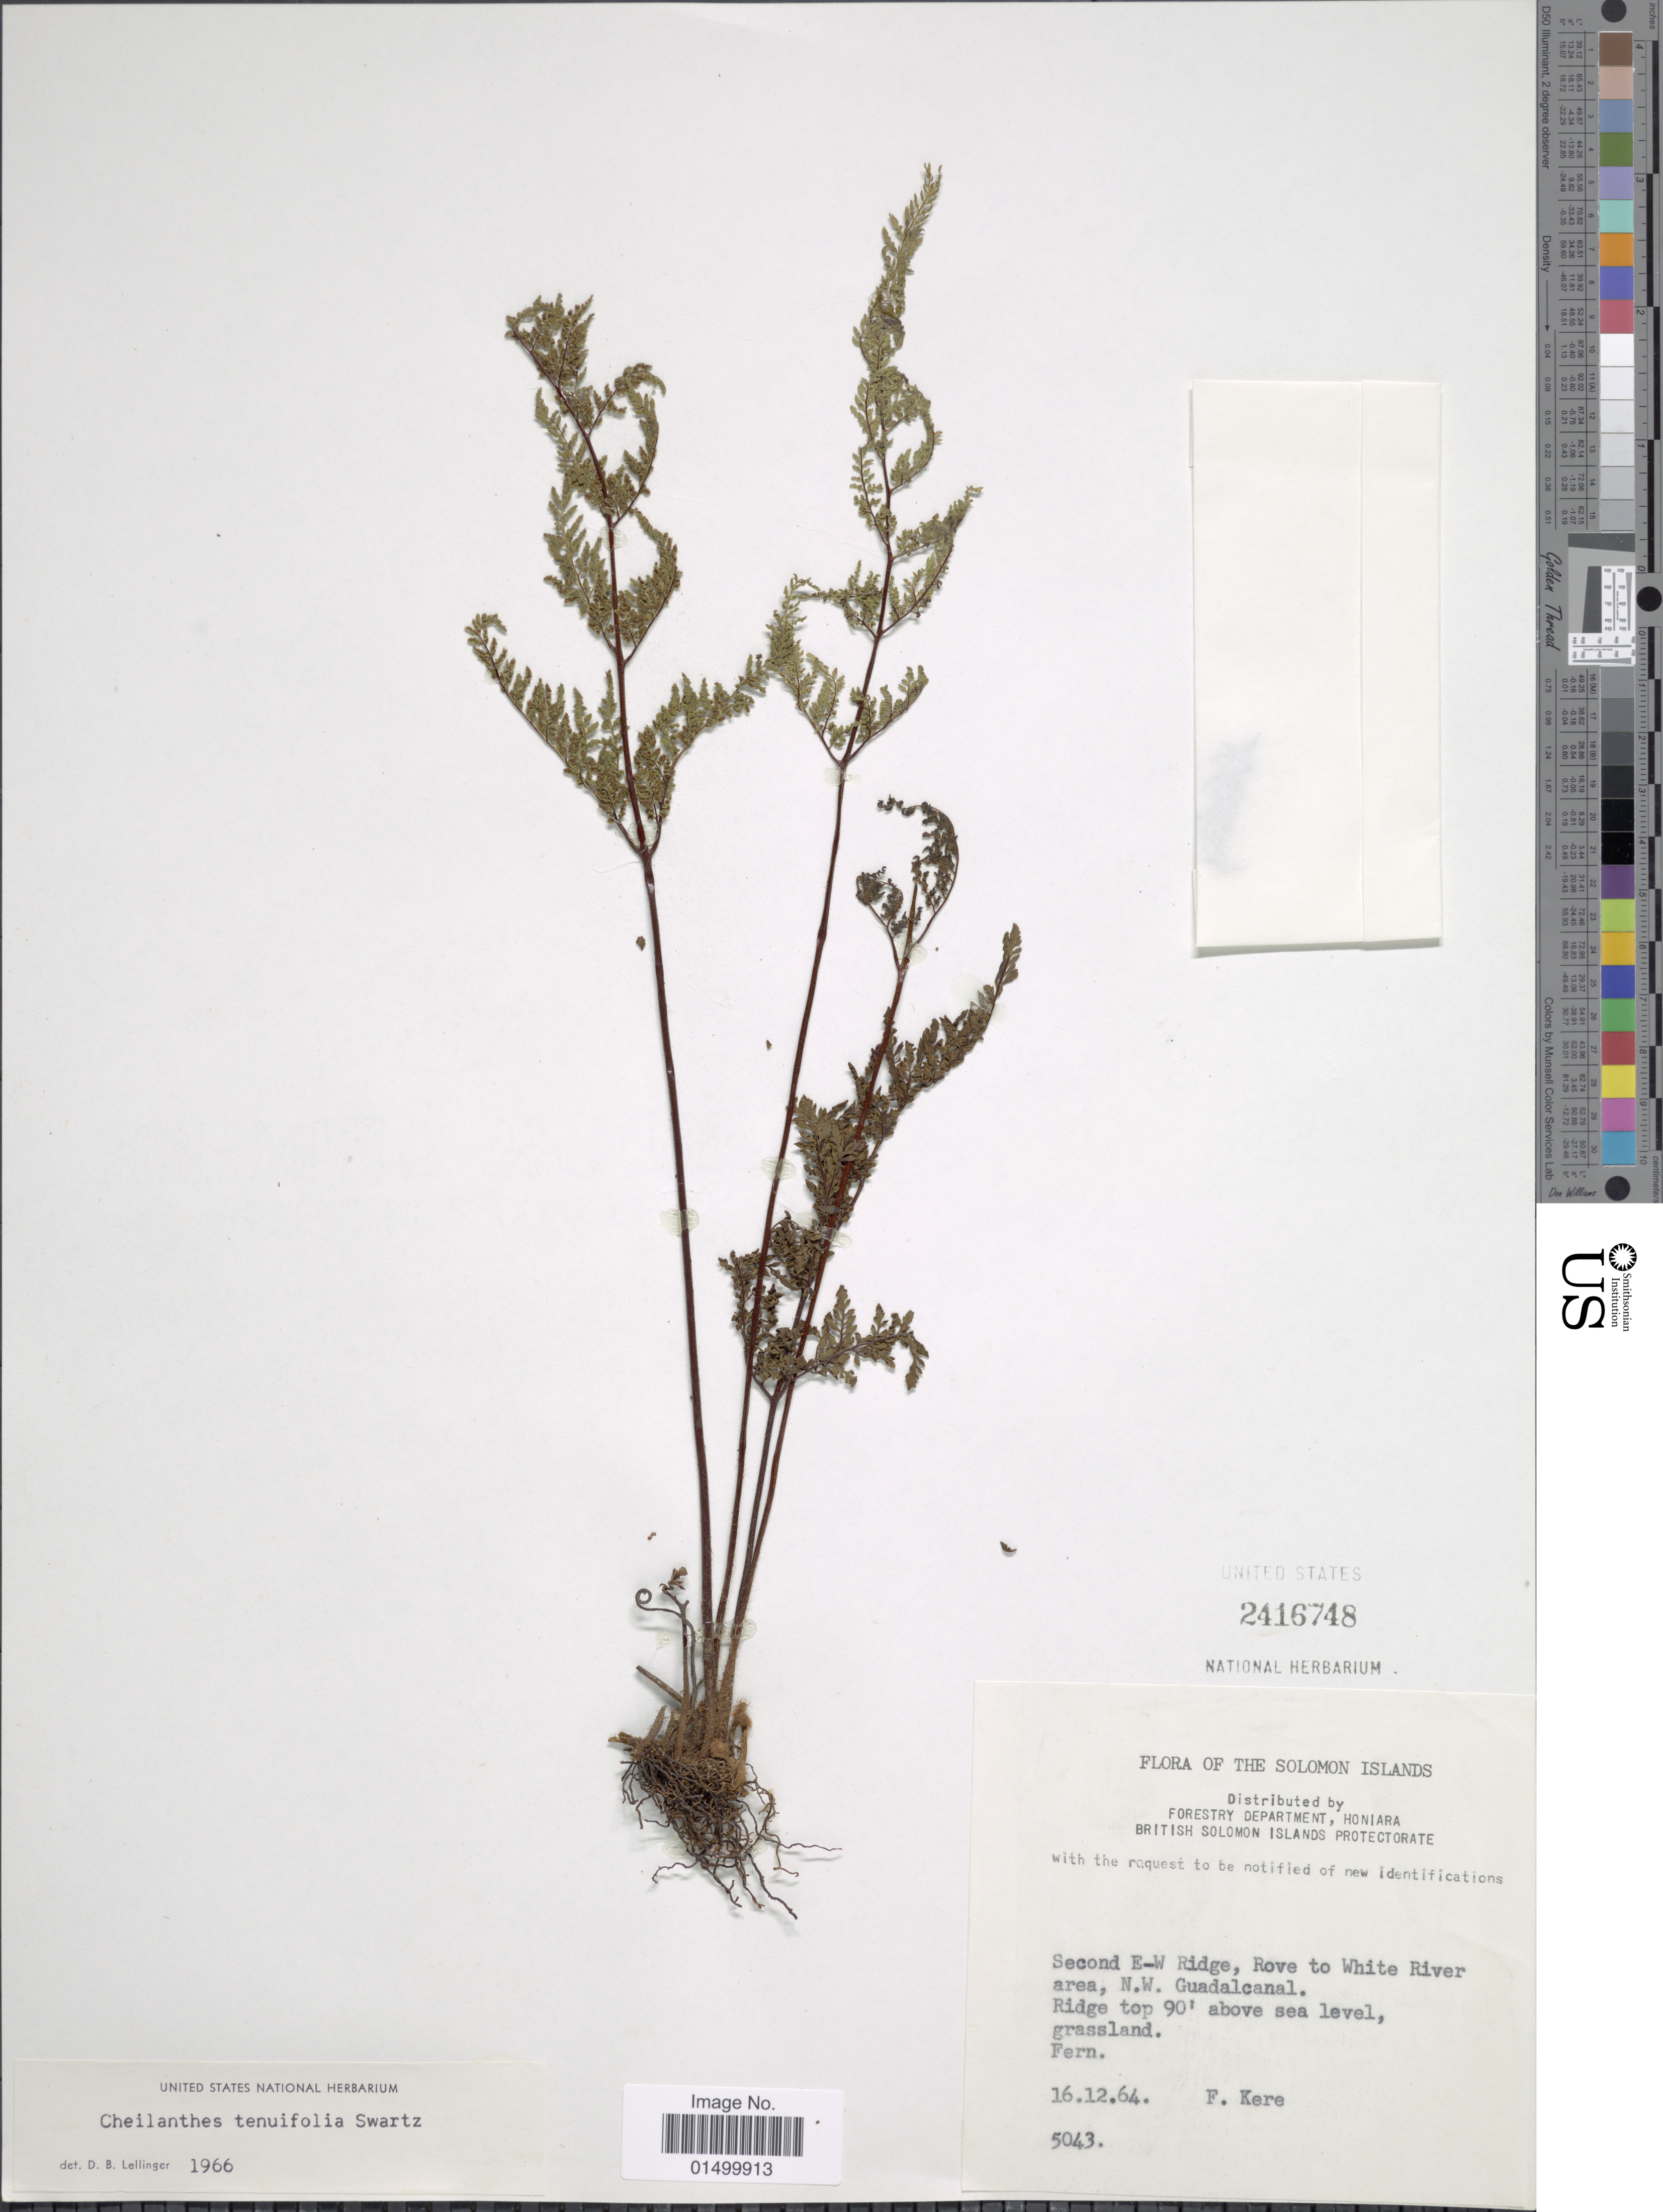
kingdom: Plantae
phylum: Tracheophyta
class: Polypodiopsida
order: Polypodiales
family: Pteridaceae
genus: Cheilanthes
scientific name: Cheilanthes sieberi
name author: Kunze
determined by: Sosa, Karla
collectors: F. Kere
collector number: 5043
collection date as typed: Transcribed d/m/y: 16/12/64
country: Solomon Islands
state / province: Solomon Islands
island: Guadalcanal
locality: Second E-W Ridge, Rove to White River area, N.W. Guadalcanal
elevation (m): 27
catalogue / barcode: US 2416748